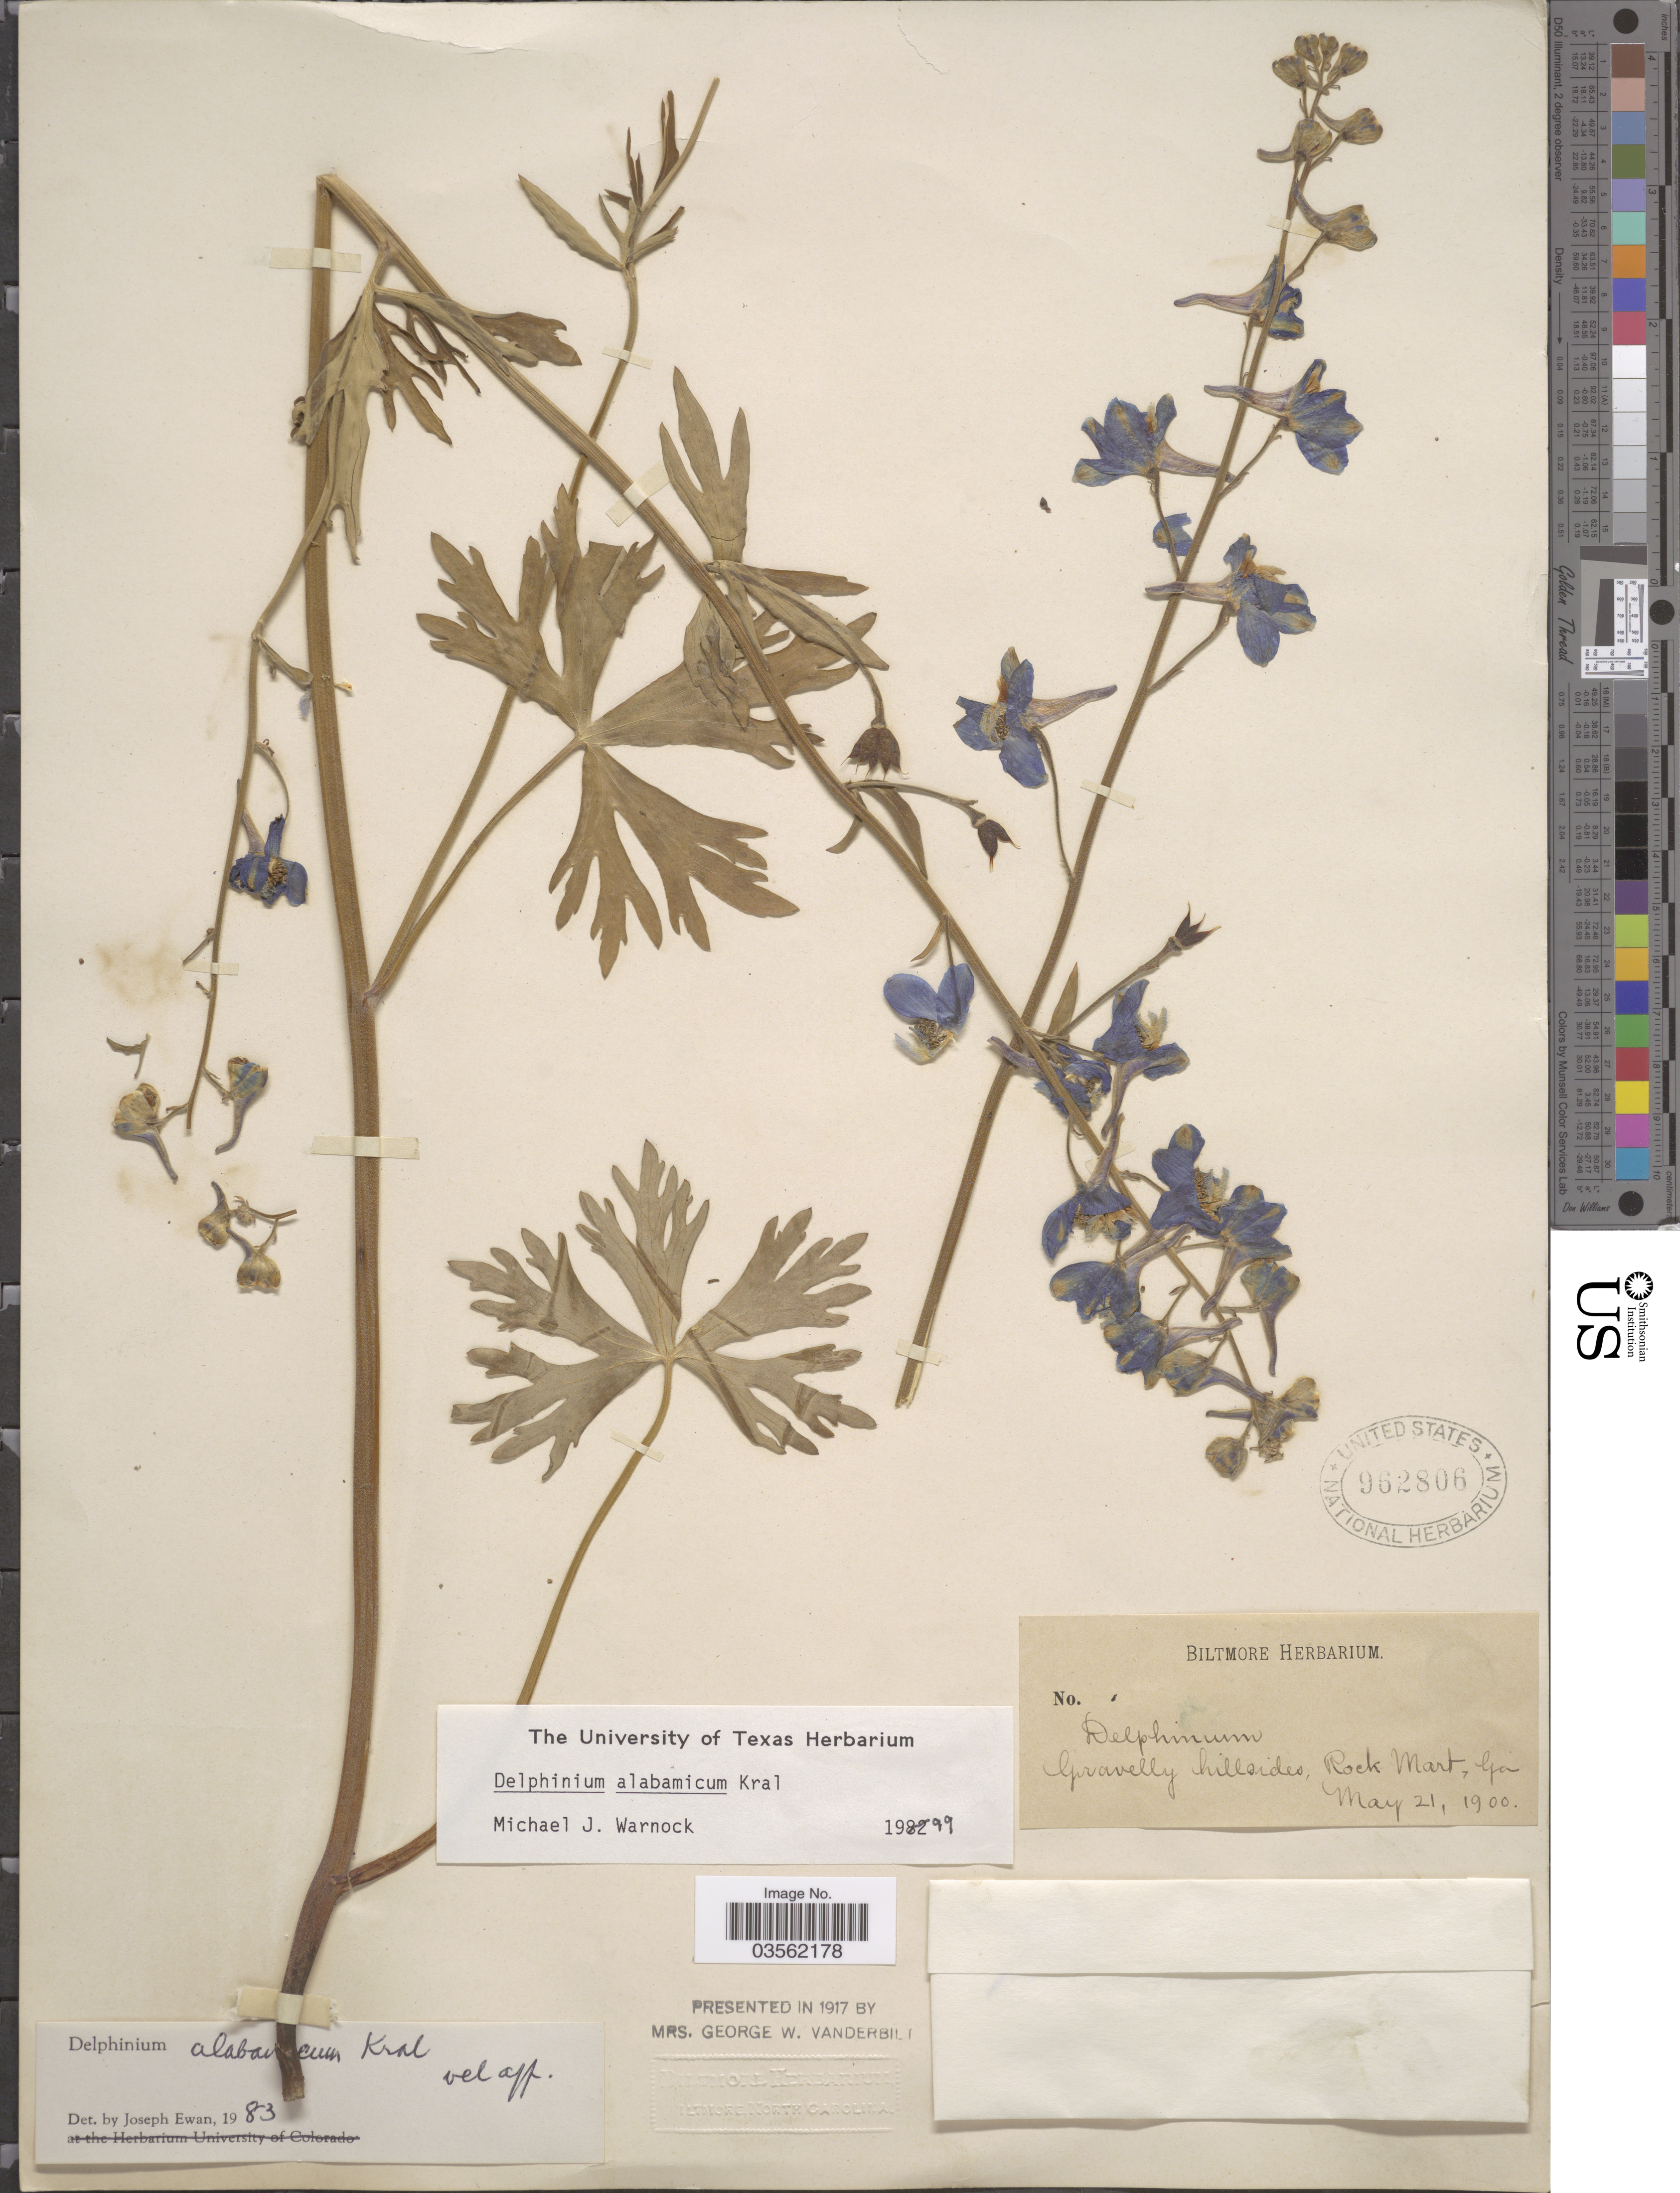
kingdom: Plantae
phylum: Tracheophyta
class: Magnoliopsida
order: Ranunculales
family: Ranunculaceae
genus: Delphinium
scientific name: Delphinium alabamicum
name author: Kral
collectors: ex herb. Biltmore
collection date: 1900-05-21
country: United States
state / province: Georgia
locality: Gravelly hillsides, Rock Mart.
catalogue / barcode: US 962806